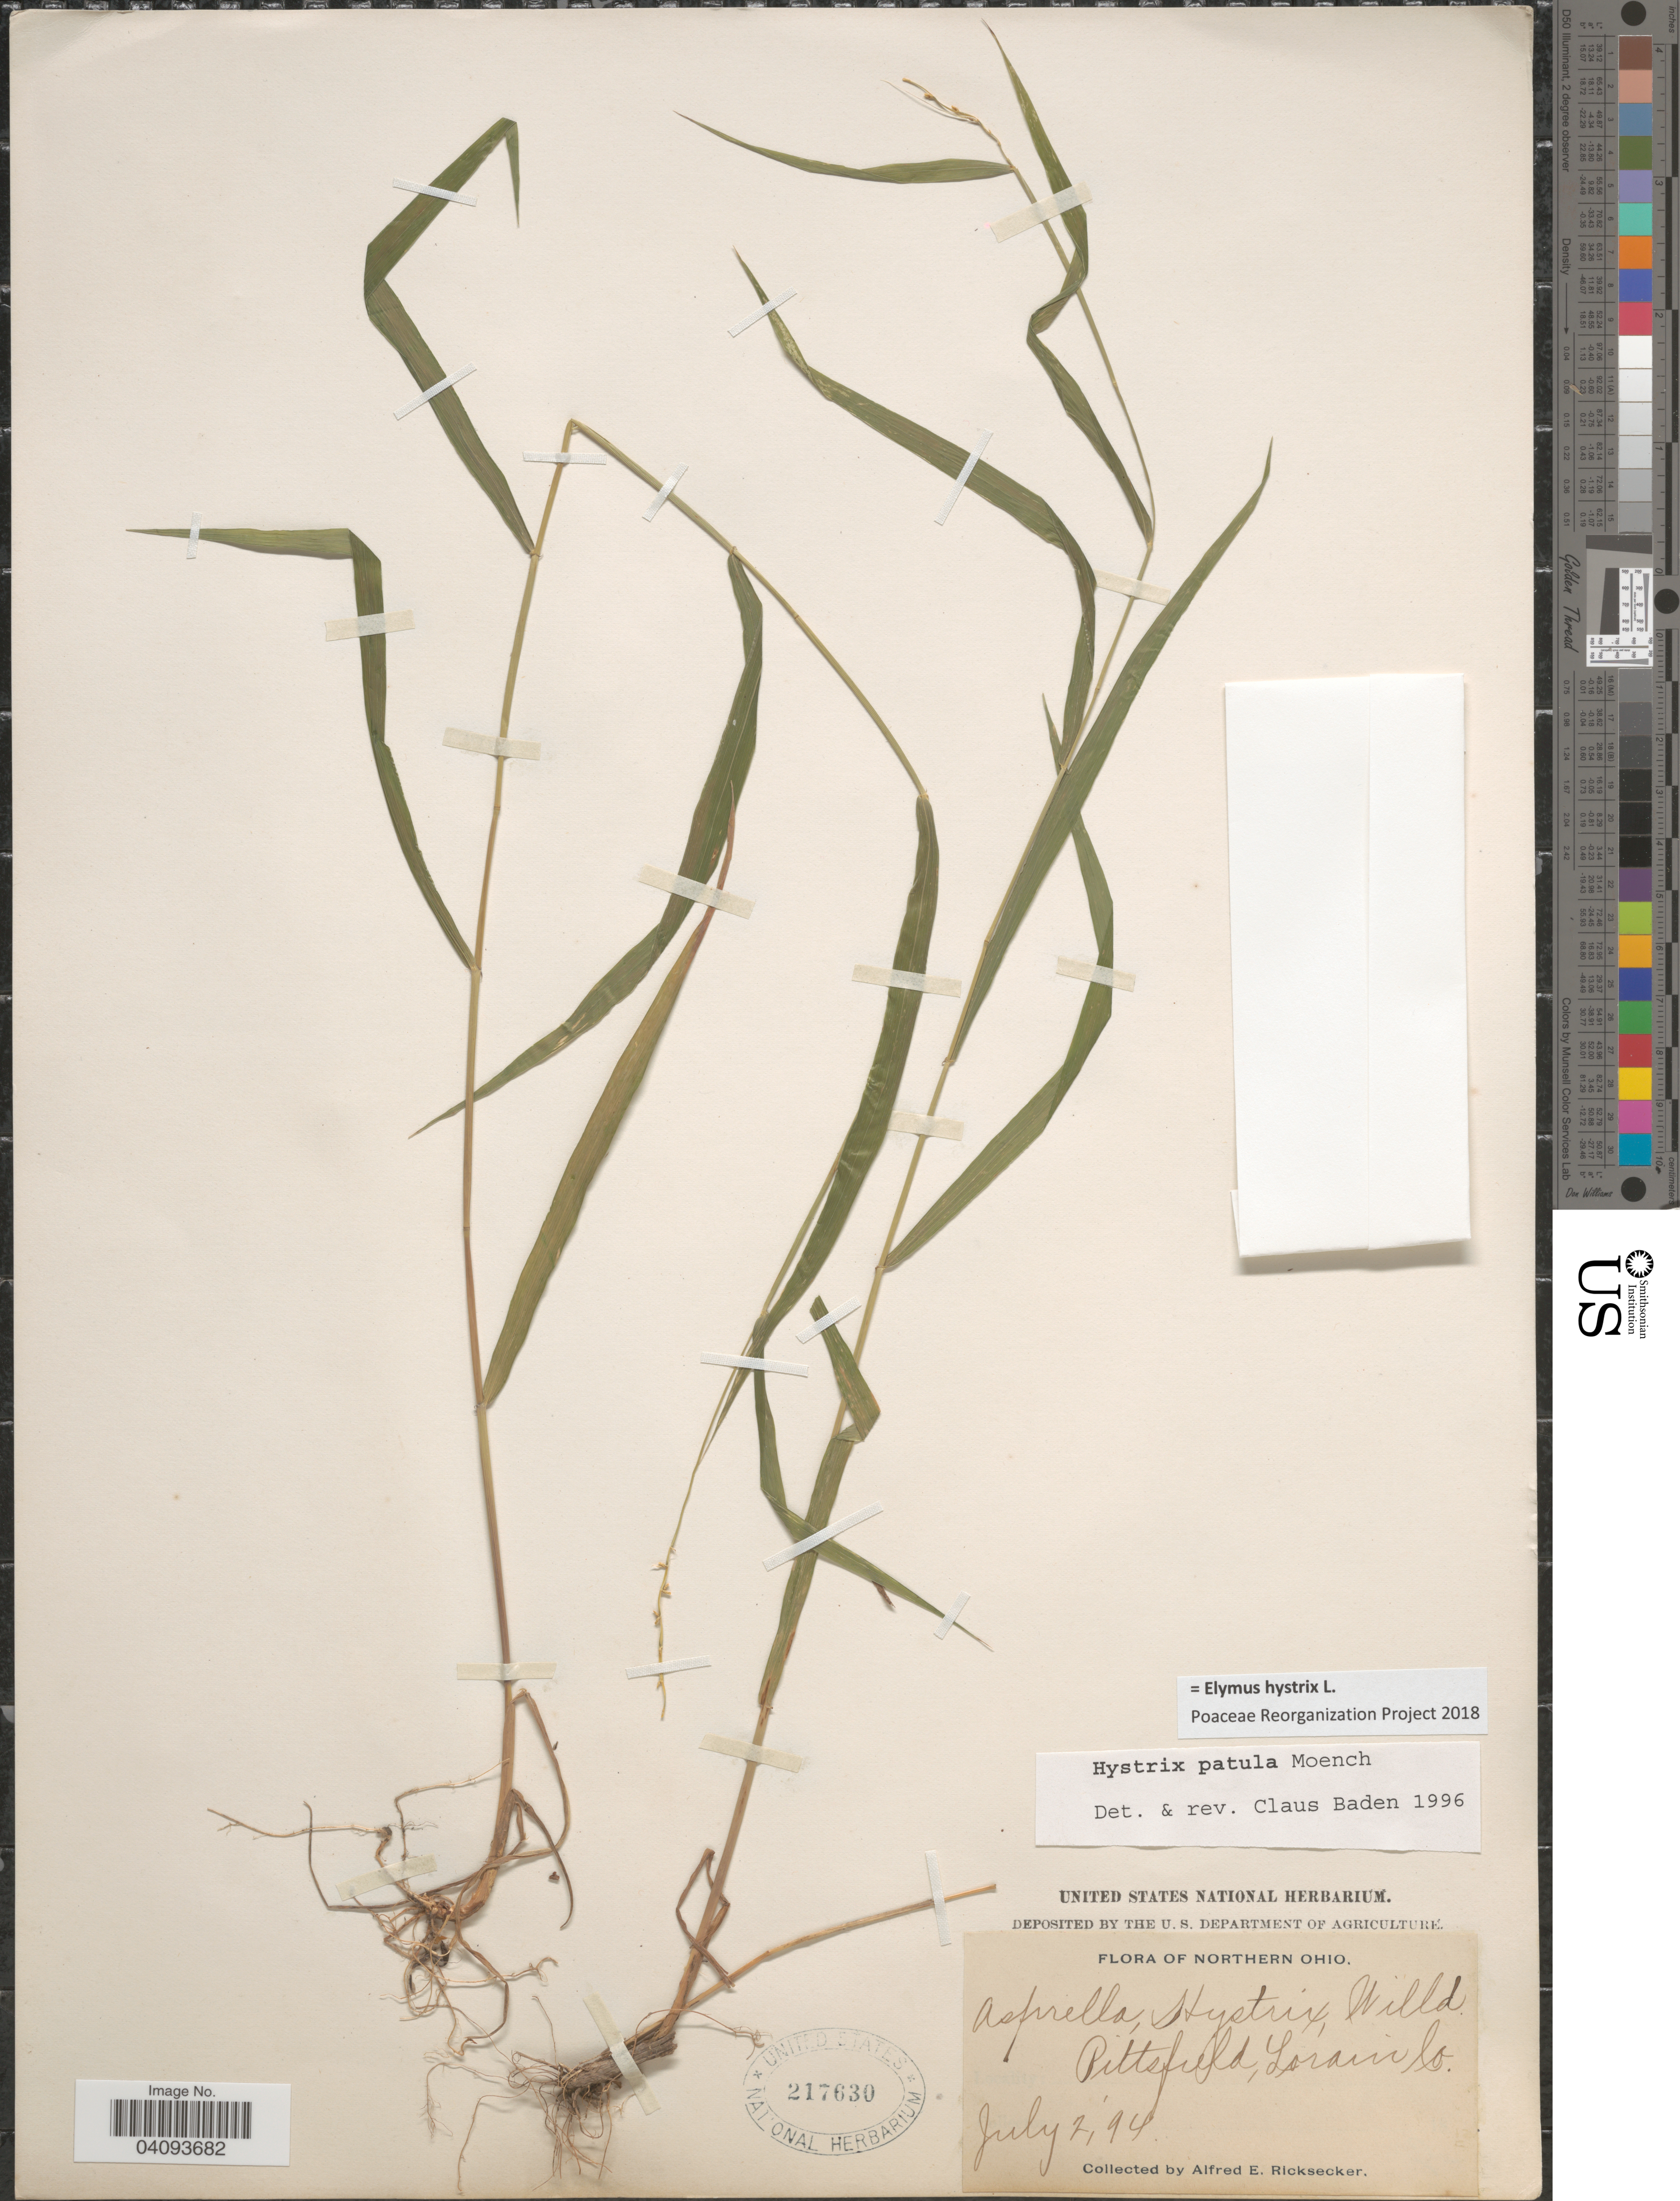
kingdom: Plantae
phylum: Tracheophyta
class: Liliopsida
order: Poales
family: Poaceae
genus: Elymus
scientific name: Elymus hystrix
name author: L.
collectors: A. E. Ricksecker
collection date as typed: Transcribed d/m/y: 2/7/94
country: United States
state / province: Ohio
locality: Northern Ohio. Pittsfield, Lorain Co.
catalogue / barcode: US 217630